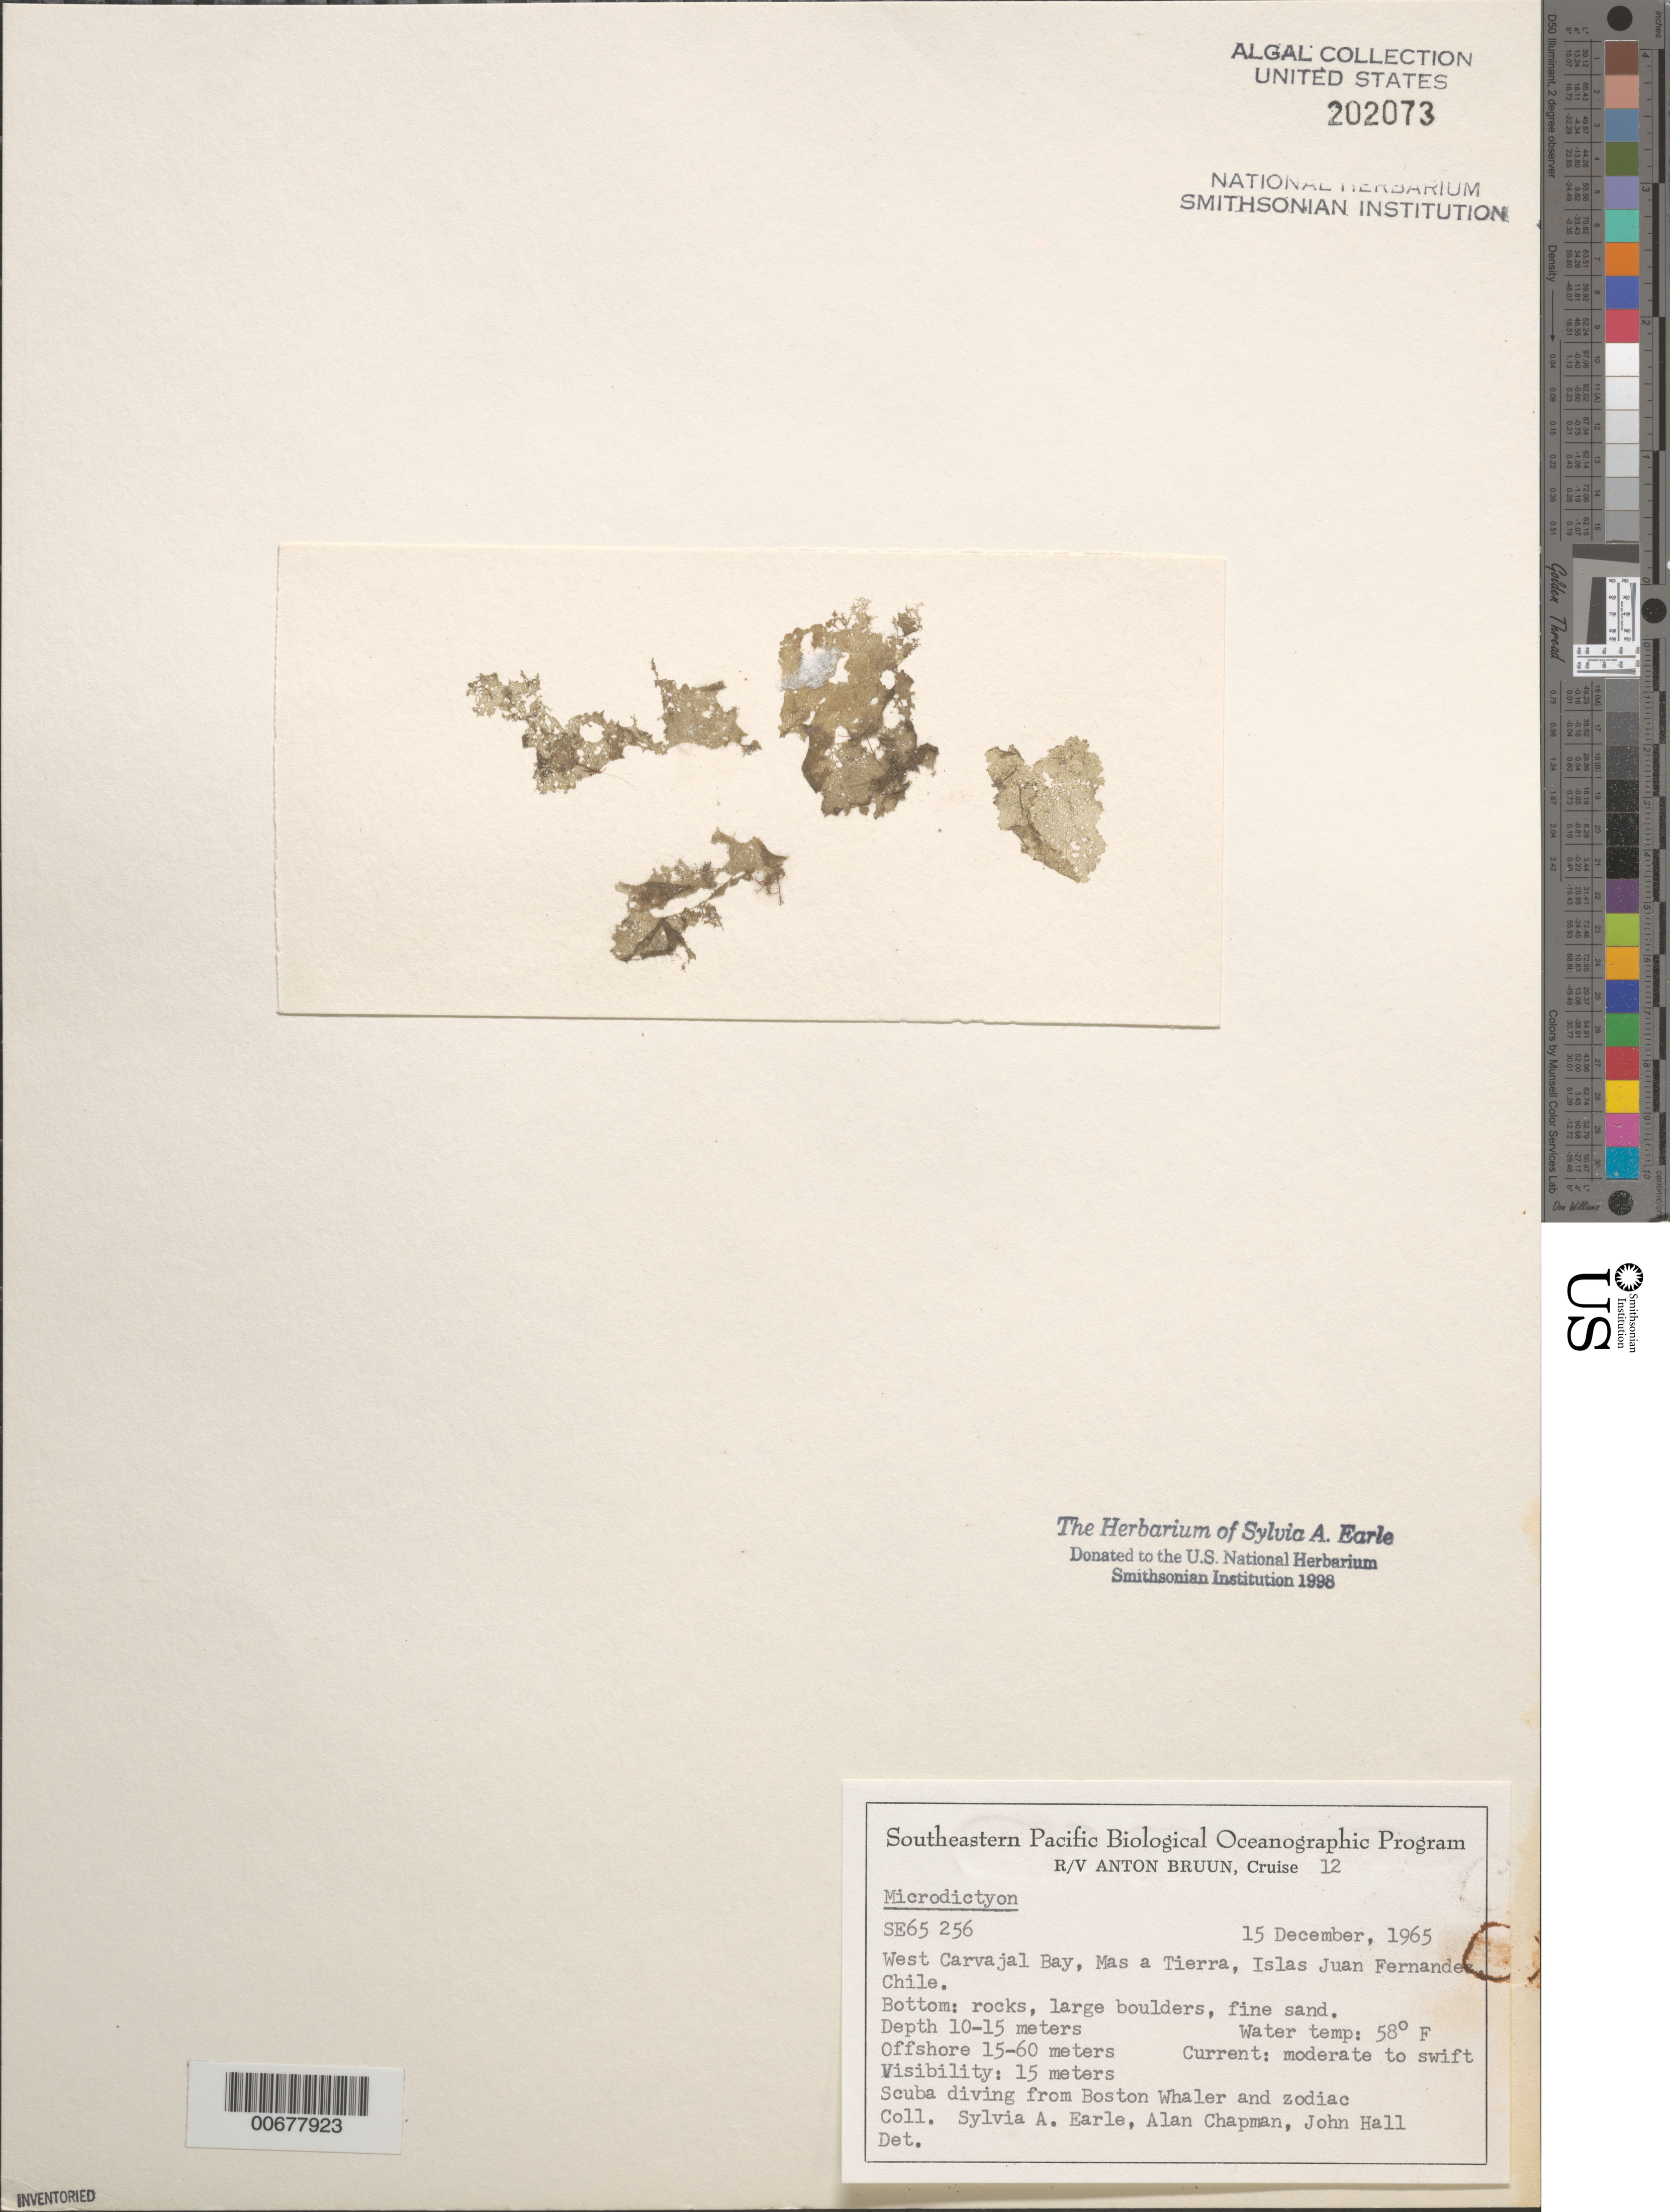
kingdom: Plantae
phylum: Chlorophyta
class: Ulvophyceae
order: Cladophorales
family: Anadyomenaceae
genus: Microdictyon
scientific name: Microdictyon sp.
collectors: S. A. Earle, A. Chapman & J. Hall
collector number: SE 65256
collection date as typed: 15 Dec 1965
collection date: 1965-12-15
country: Chile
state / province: Valparaíso (V)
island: Isla Más a Tierra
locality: West Carvajal Bay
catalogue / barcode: US 202073